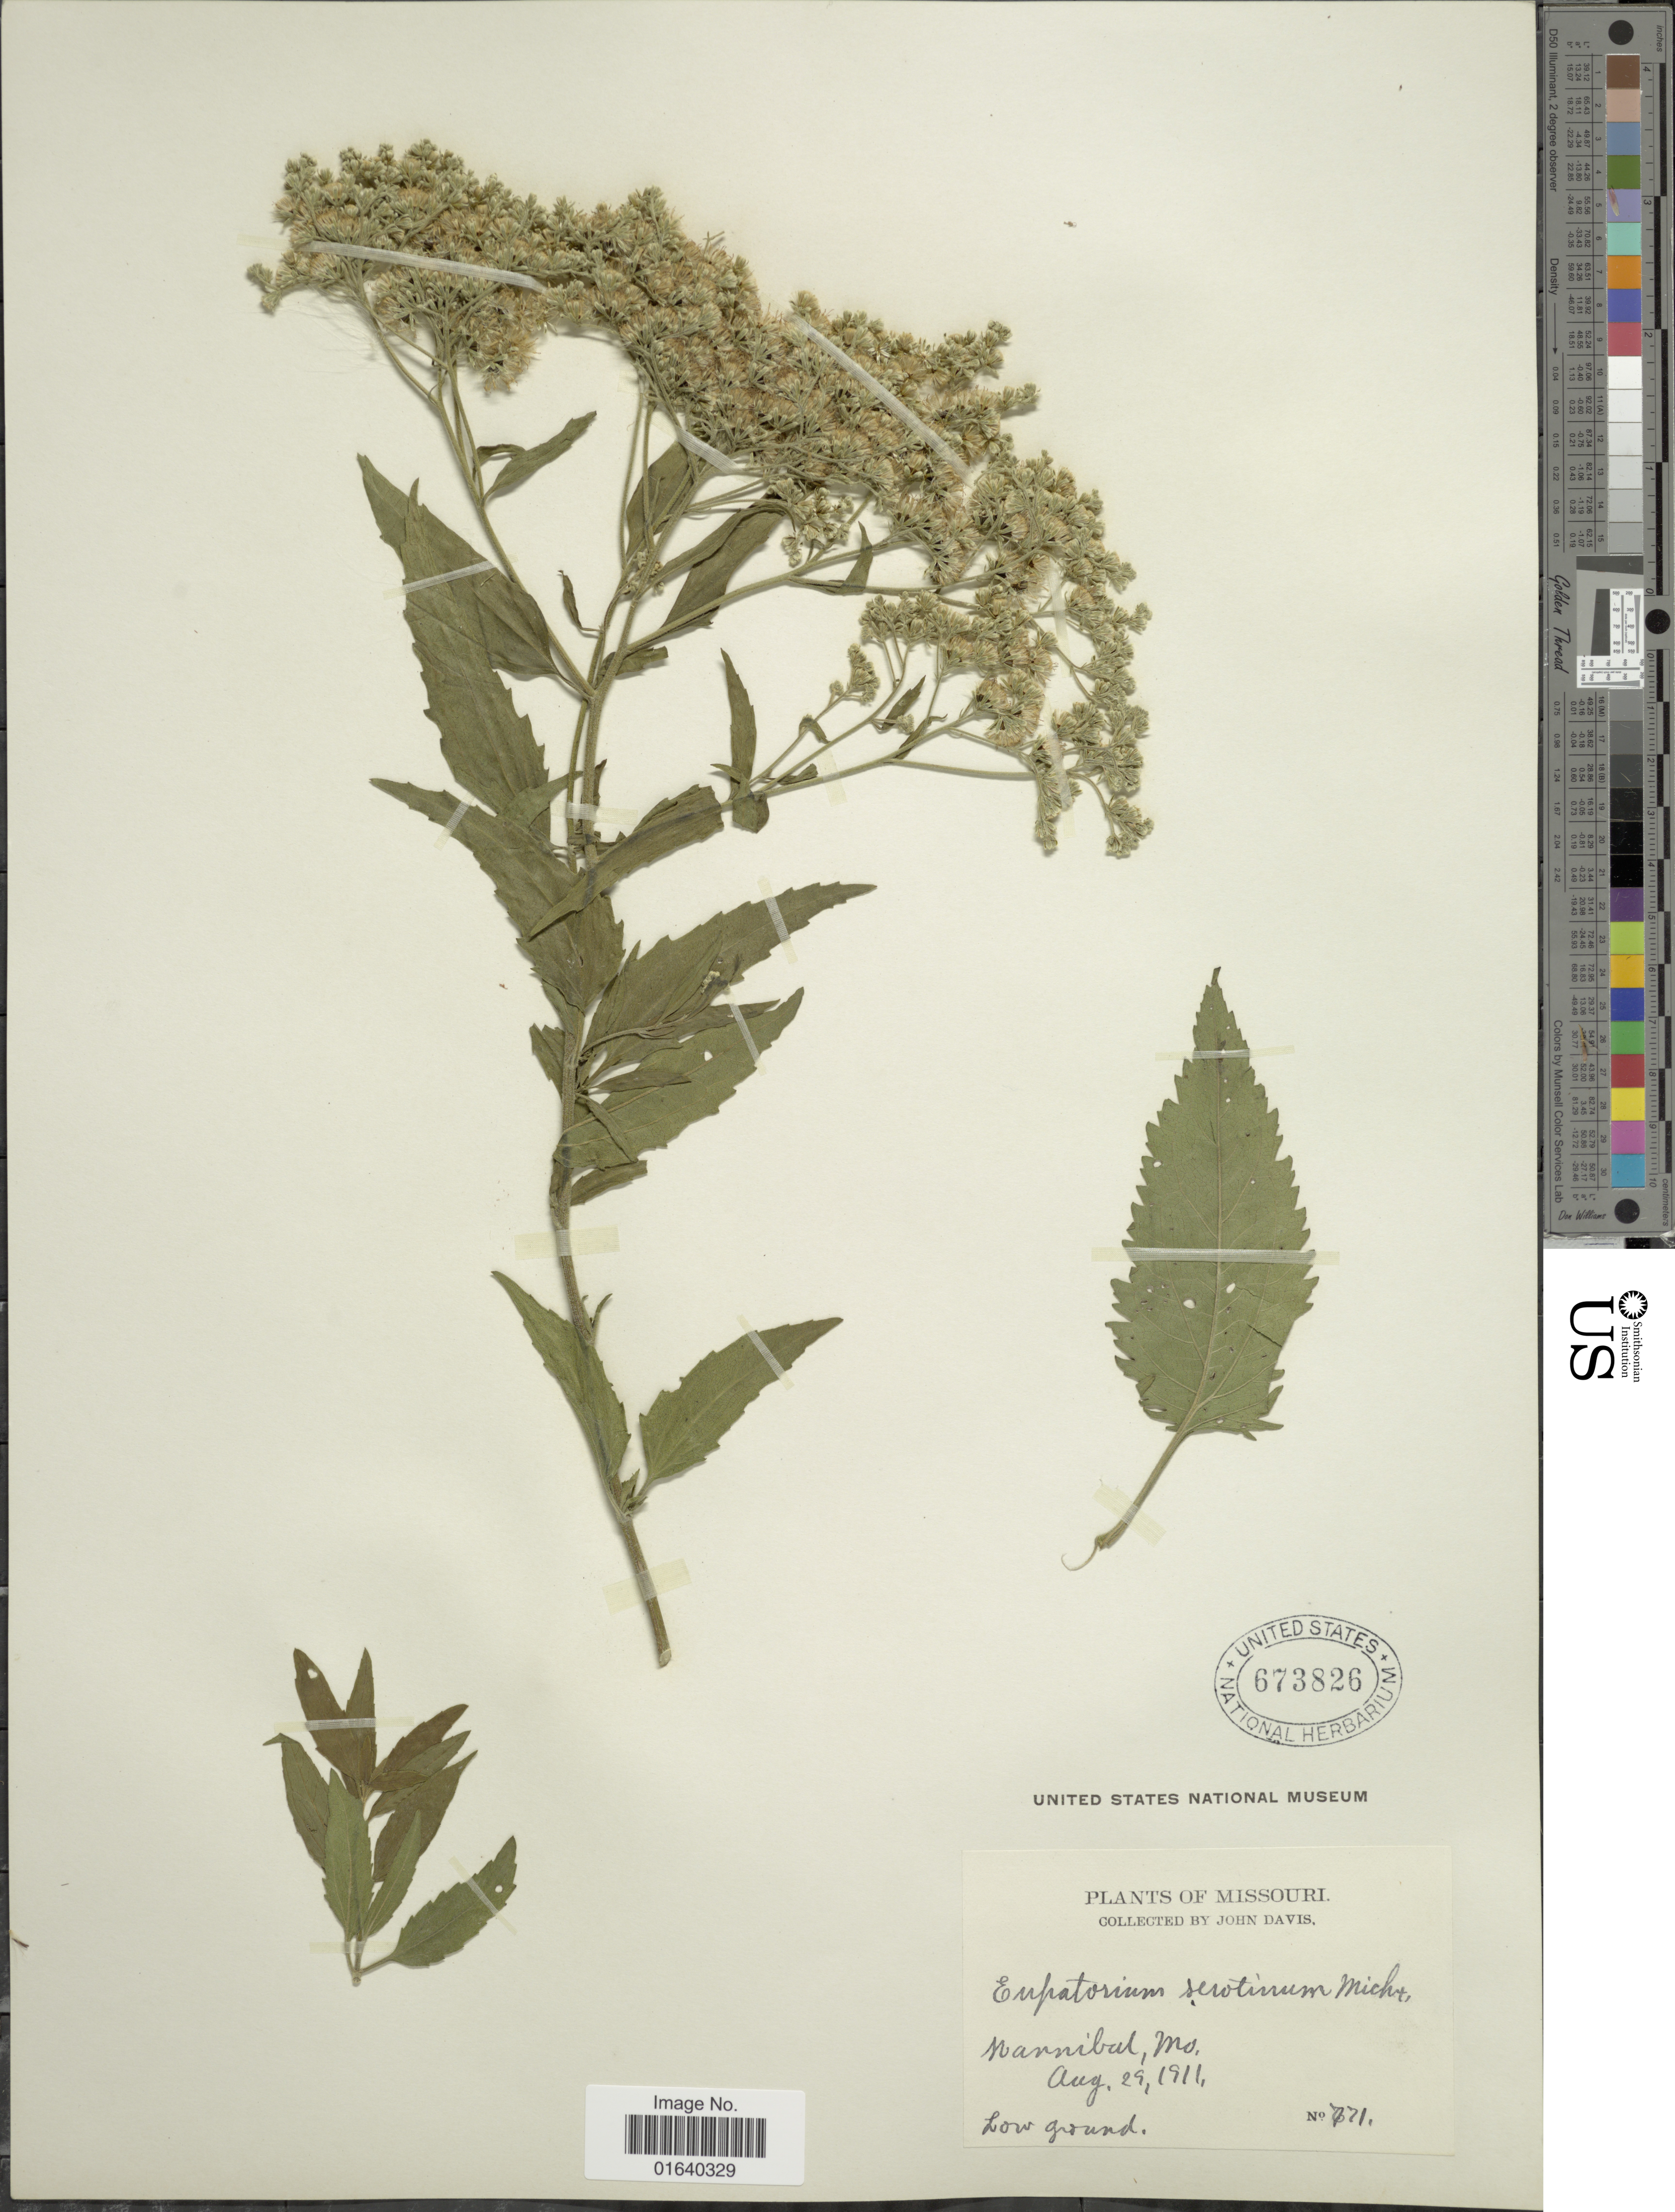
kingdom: Plantae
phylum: Tracheophyta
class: Magnoliopsida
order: Asterales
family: Asteraceae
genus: Eupatorium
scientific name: Eupatorium serotinum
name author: Michx.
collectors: J. Davis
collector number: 771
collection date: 1911-08-29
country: United States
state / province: Missouri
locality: Hannibal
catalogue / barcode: US 673826